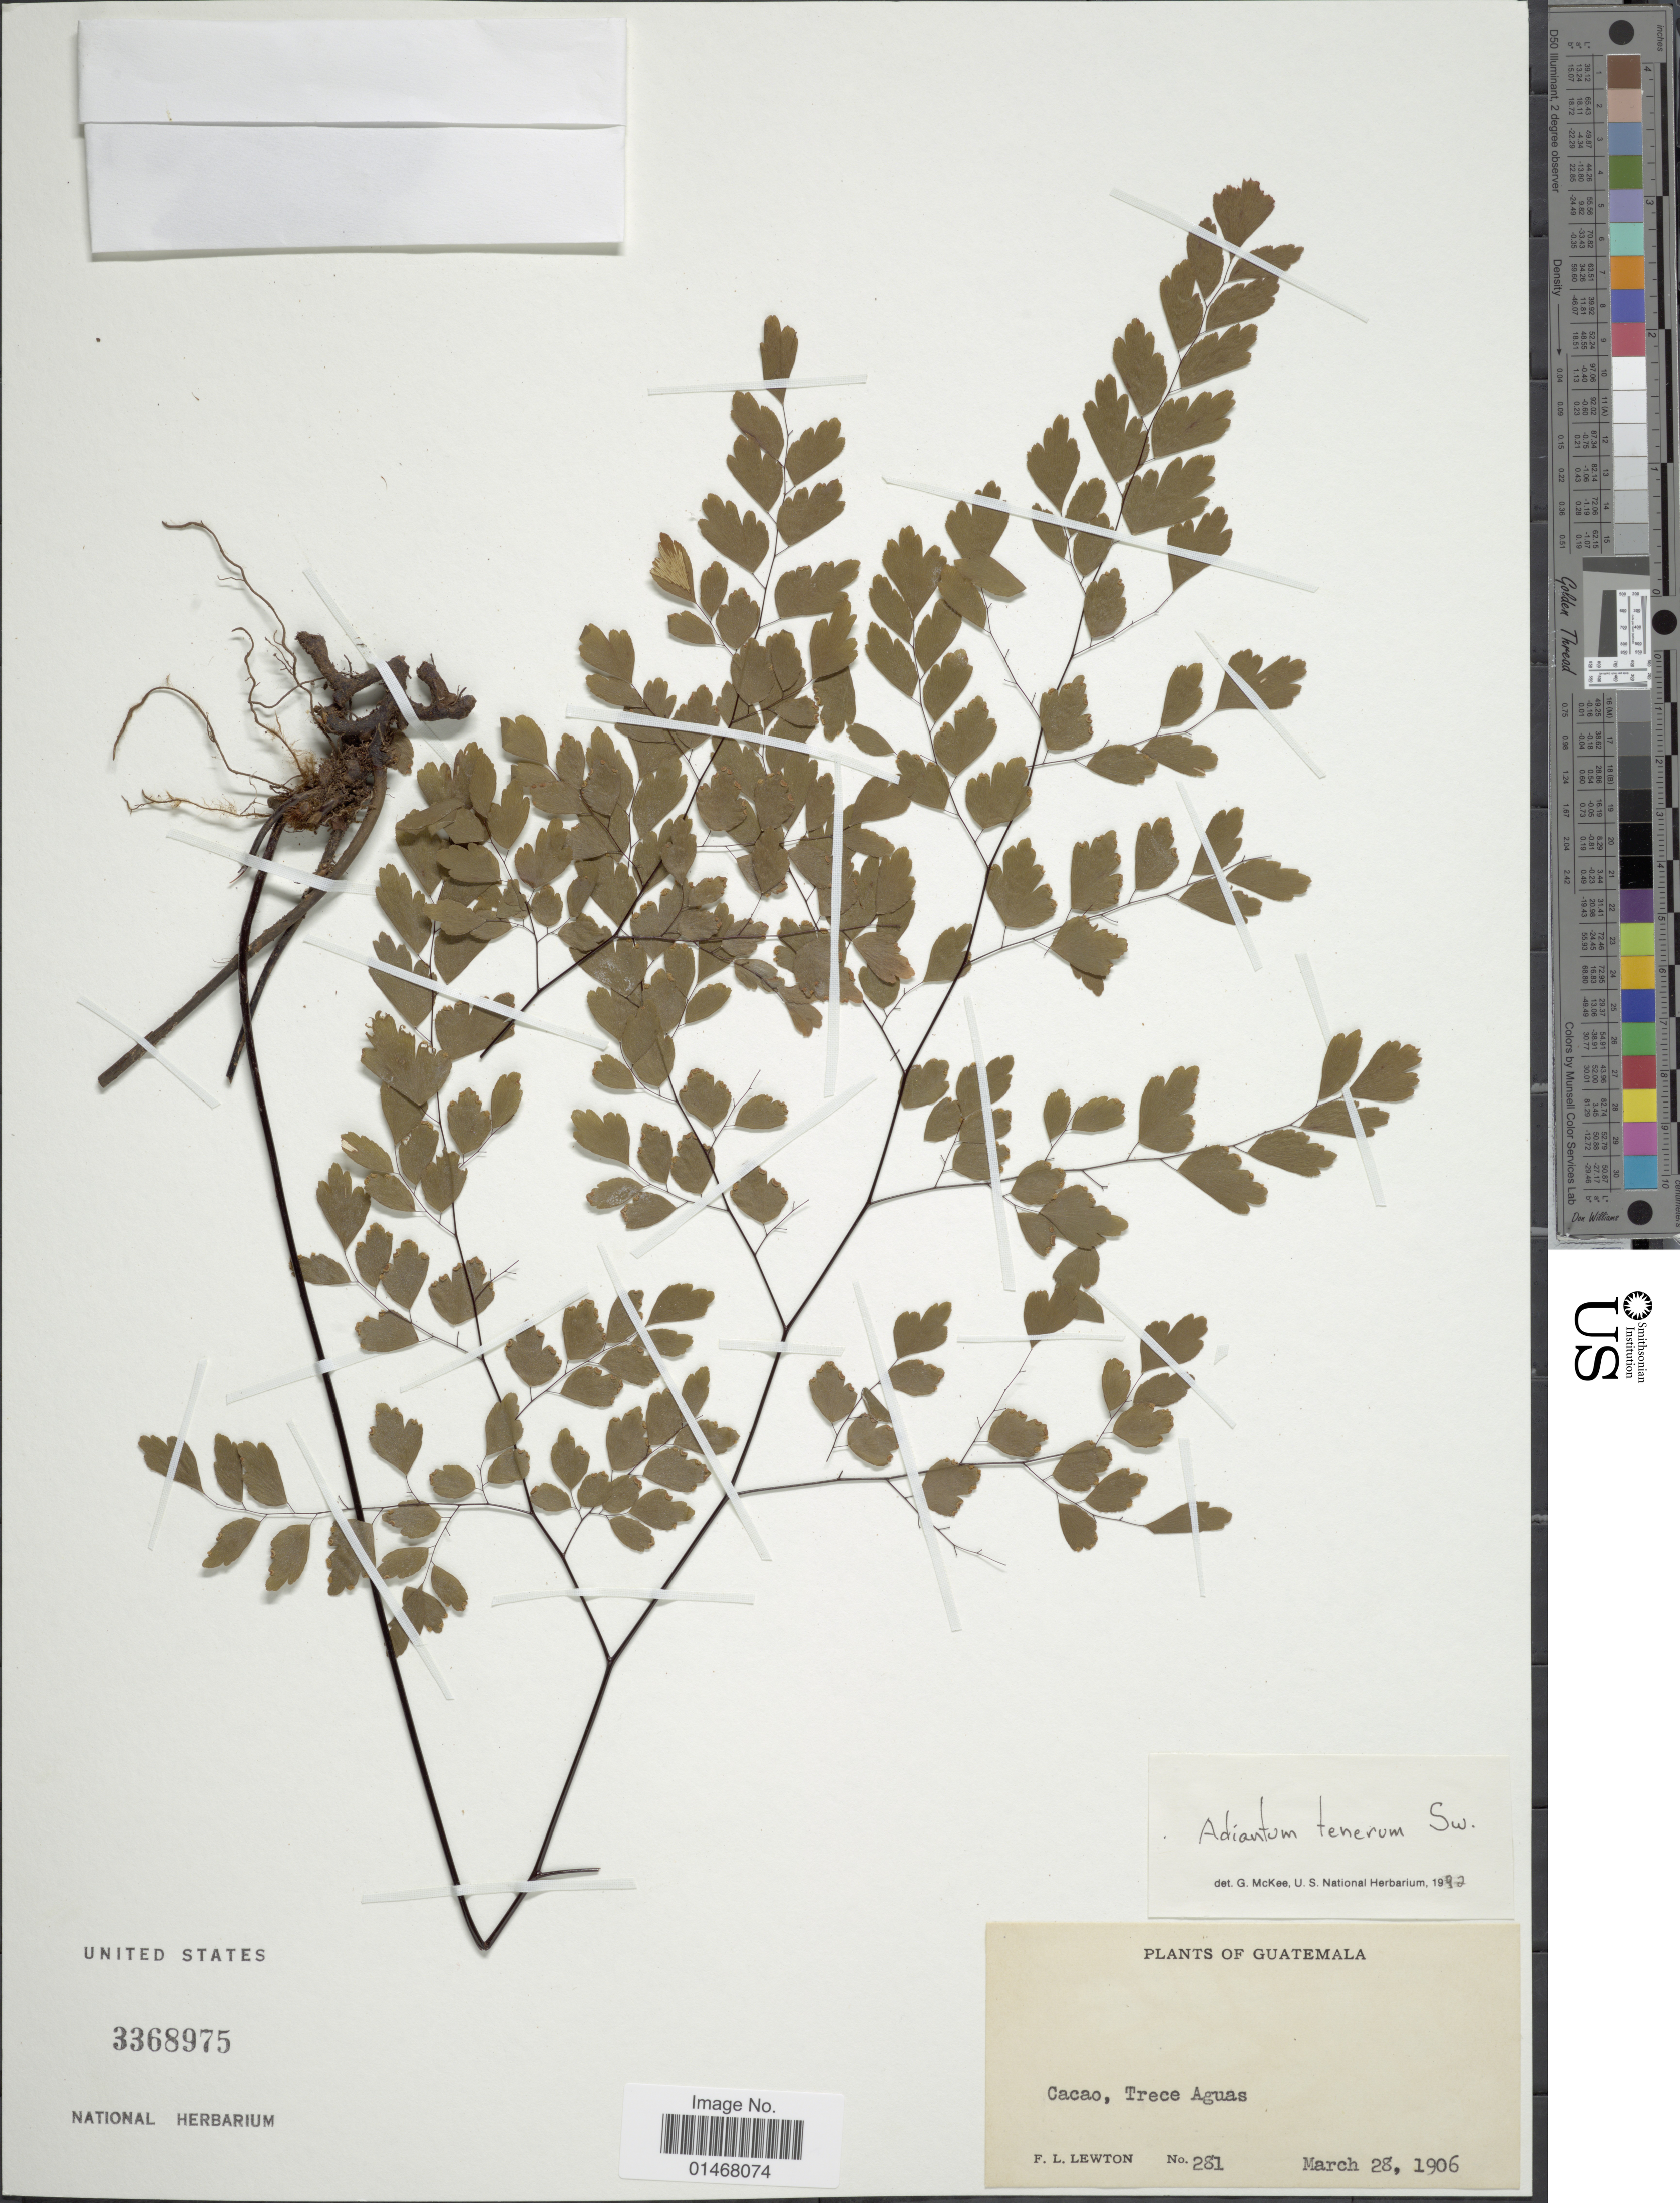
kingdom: Plantae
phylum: Tracheophyta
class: Polypodiopsida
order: Polypodiales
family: Pteridaceae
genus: Adiantum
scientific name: Adiantum tenerum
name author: Sw.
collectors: F. L. Lewton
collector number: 281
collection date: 1906-03-28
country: Guatemala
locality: Cacao, Trece Aguas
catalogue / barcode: US 3368975